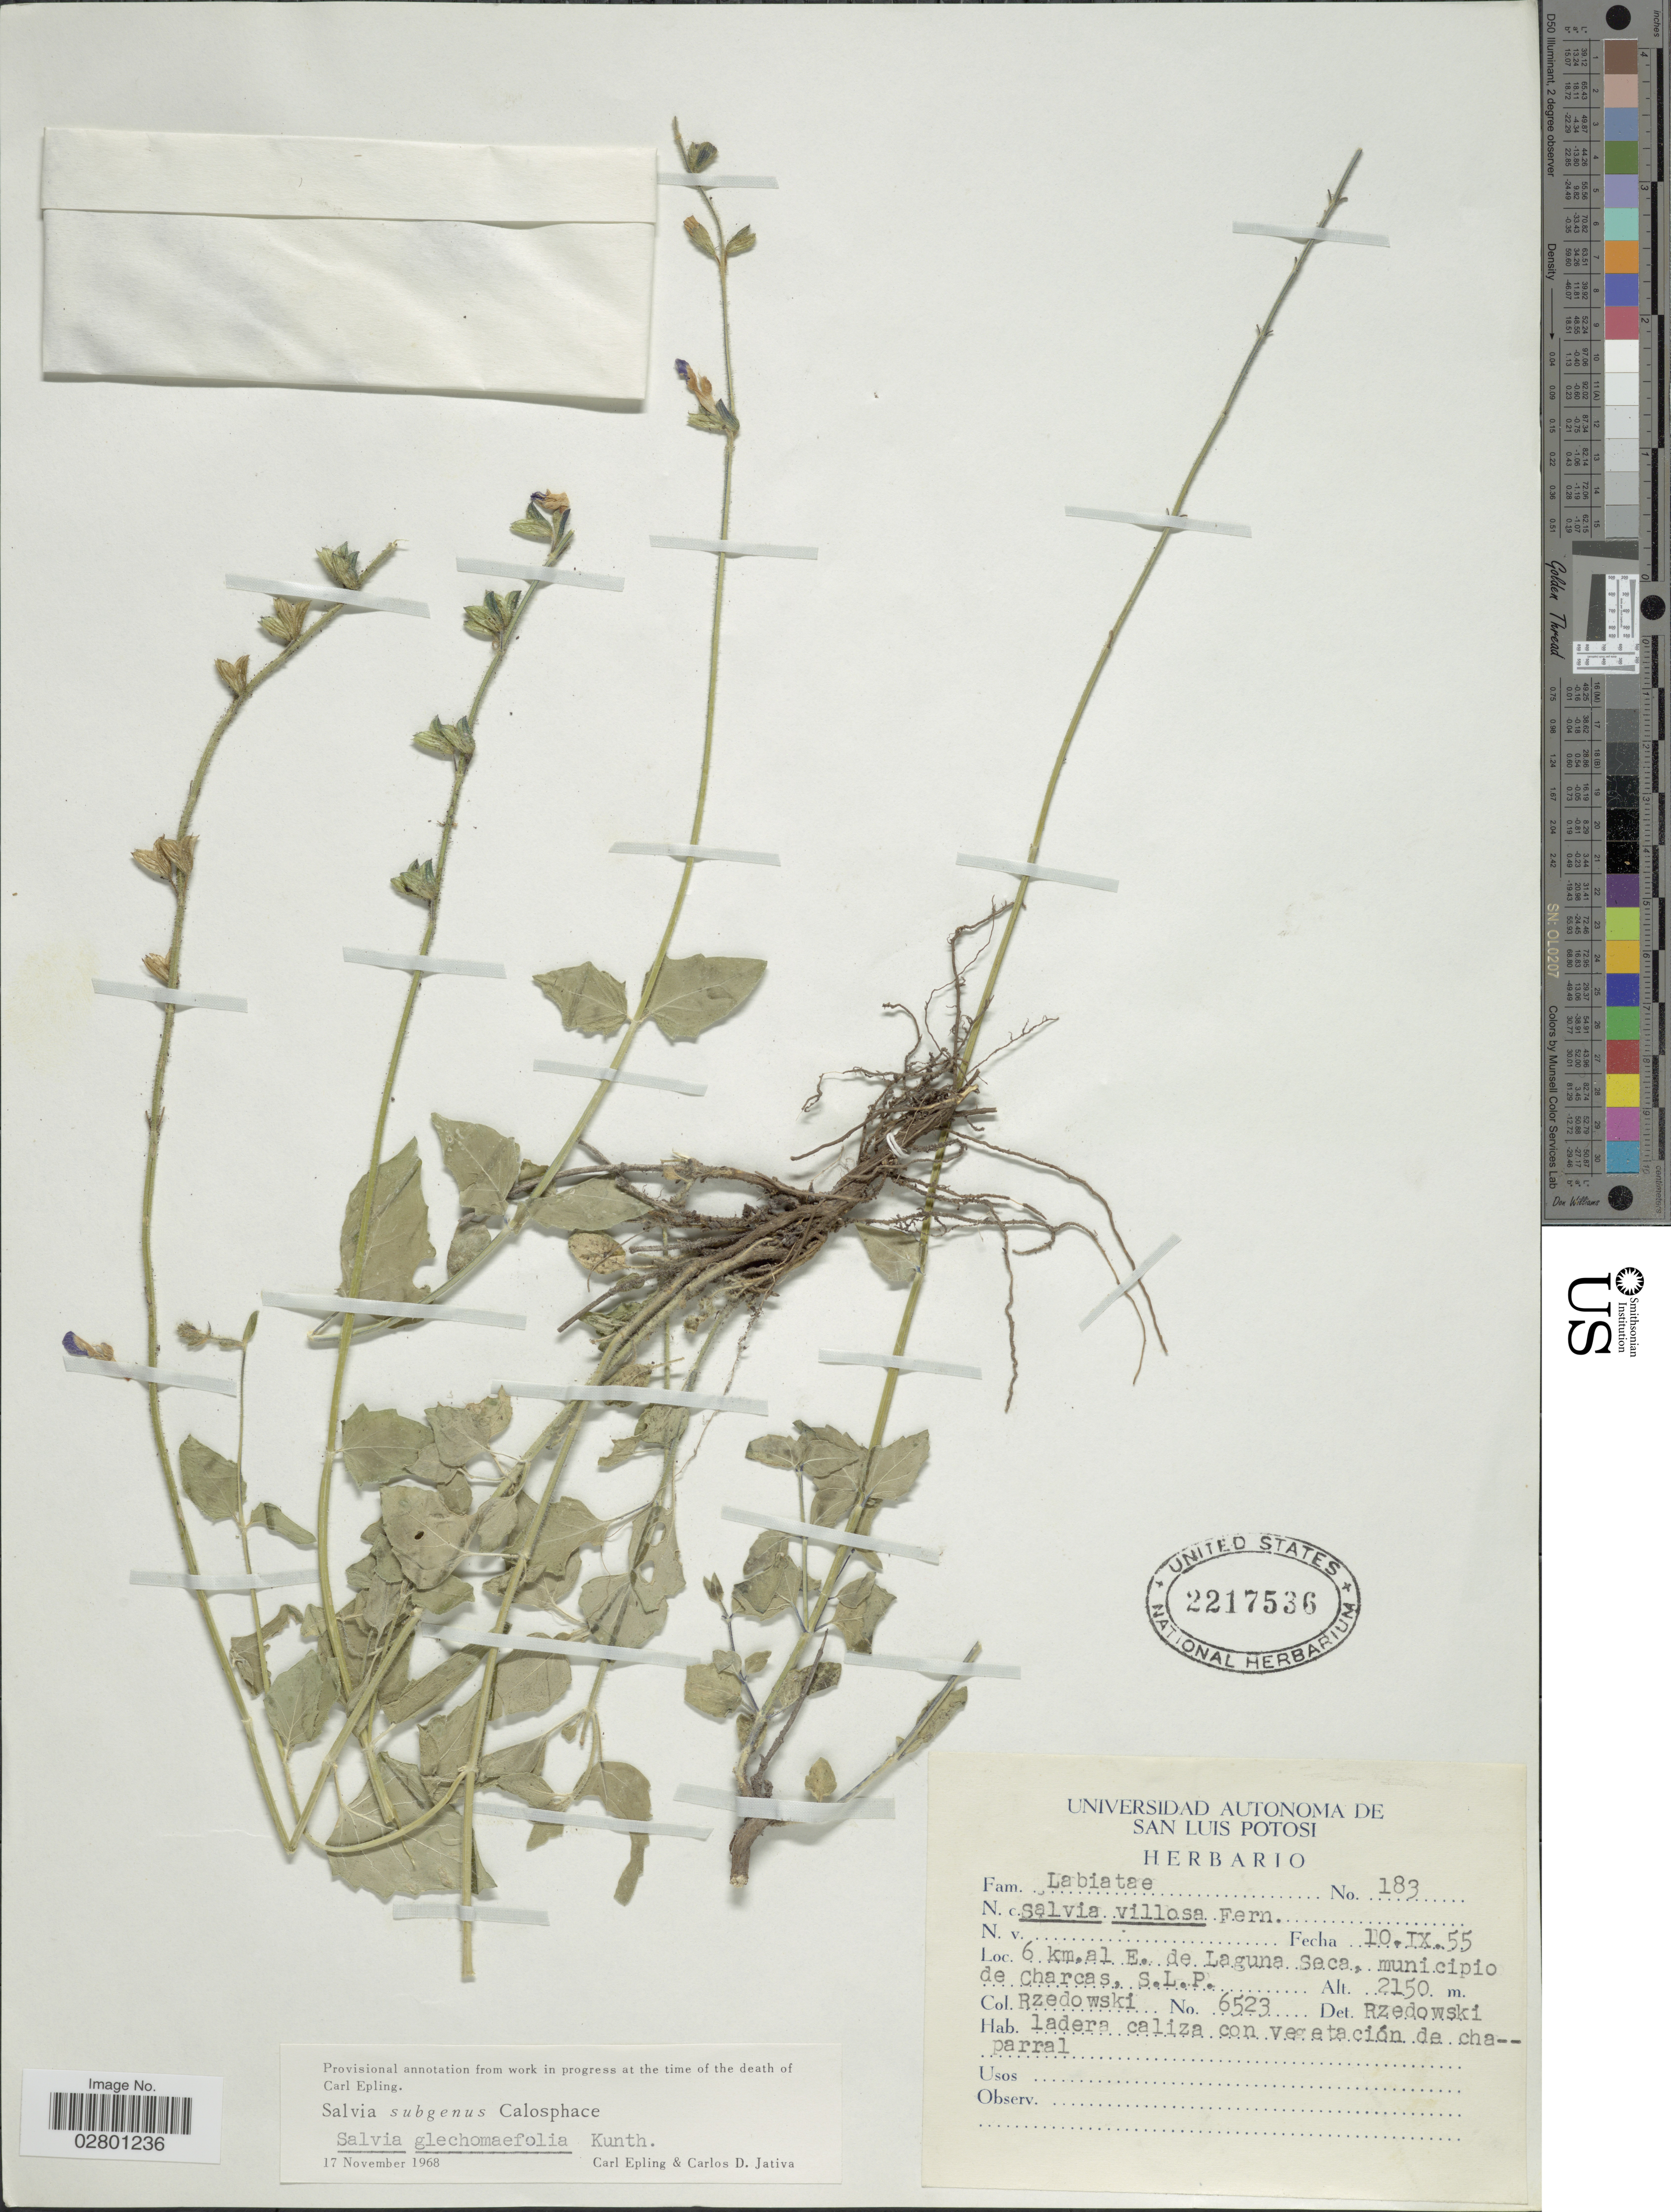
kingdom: Plantae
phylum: Tracheophyta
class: Magnoliopsida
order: Lamiales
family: Lamiaceae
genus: Salvia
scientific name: Salvia glechomaefolia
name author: Kunth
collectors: Rzedowski, --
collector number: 183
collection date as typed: Transcribed d/m/y: 10/9/55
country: Mexico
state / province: San Luis Potosí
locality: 6 km. al E. de Laguna Seca, municipio de Charcas, S.L.P.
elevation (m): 2150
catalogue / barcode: US 2217536